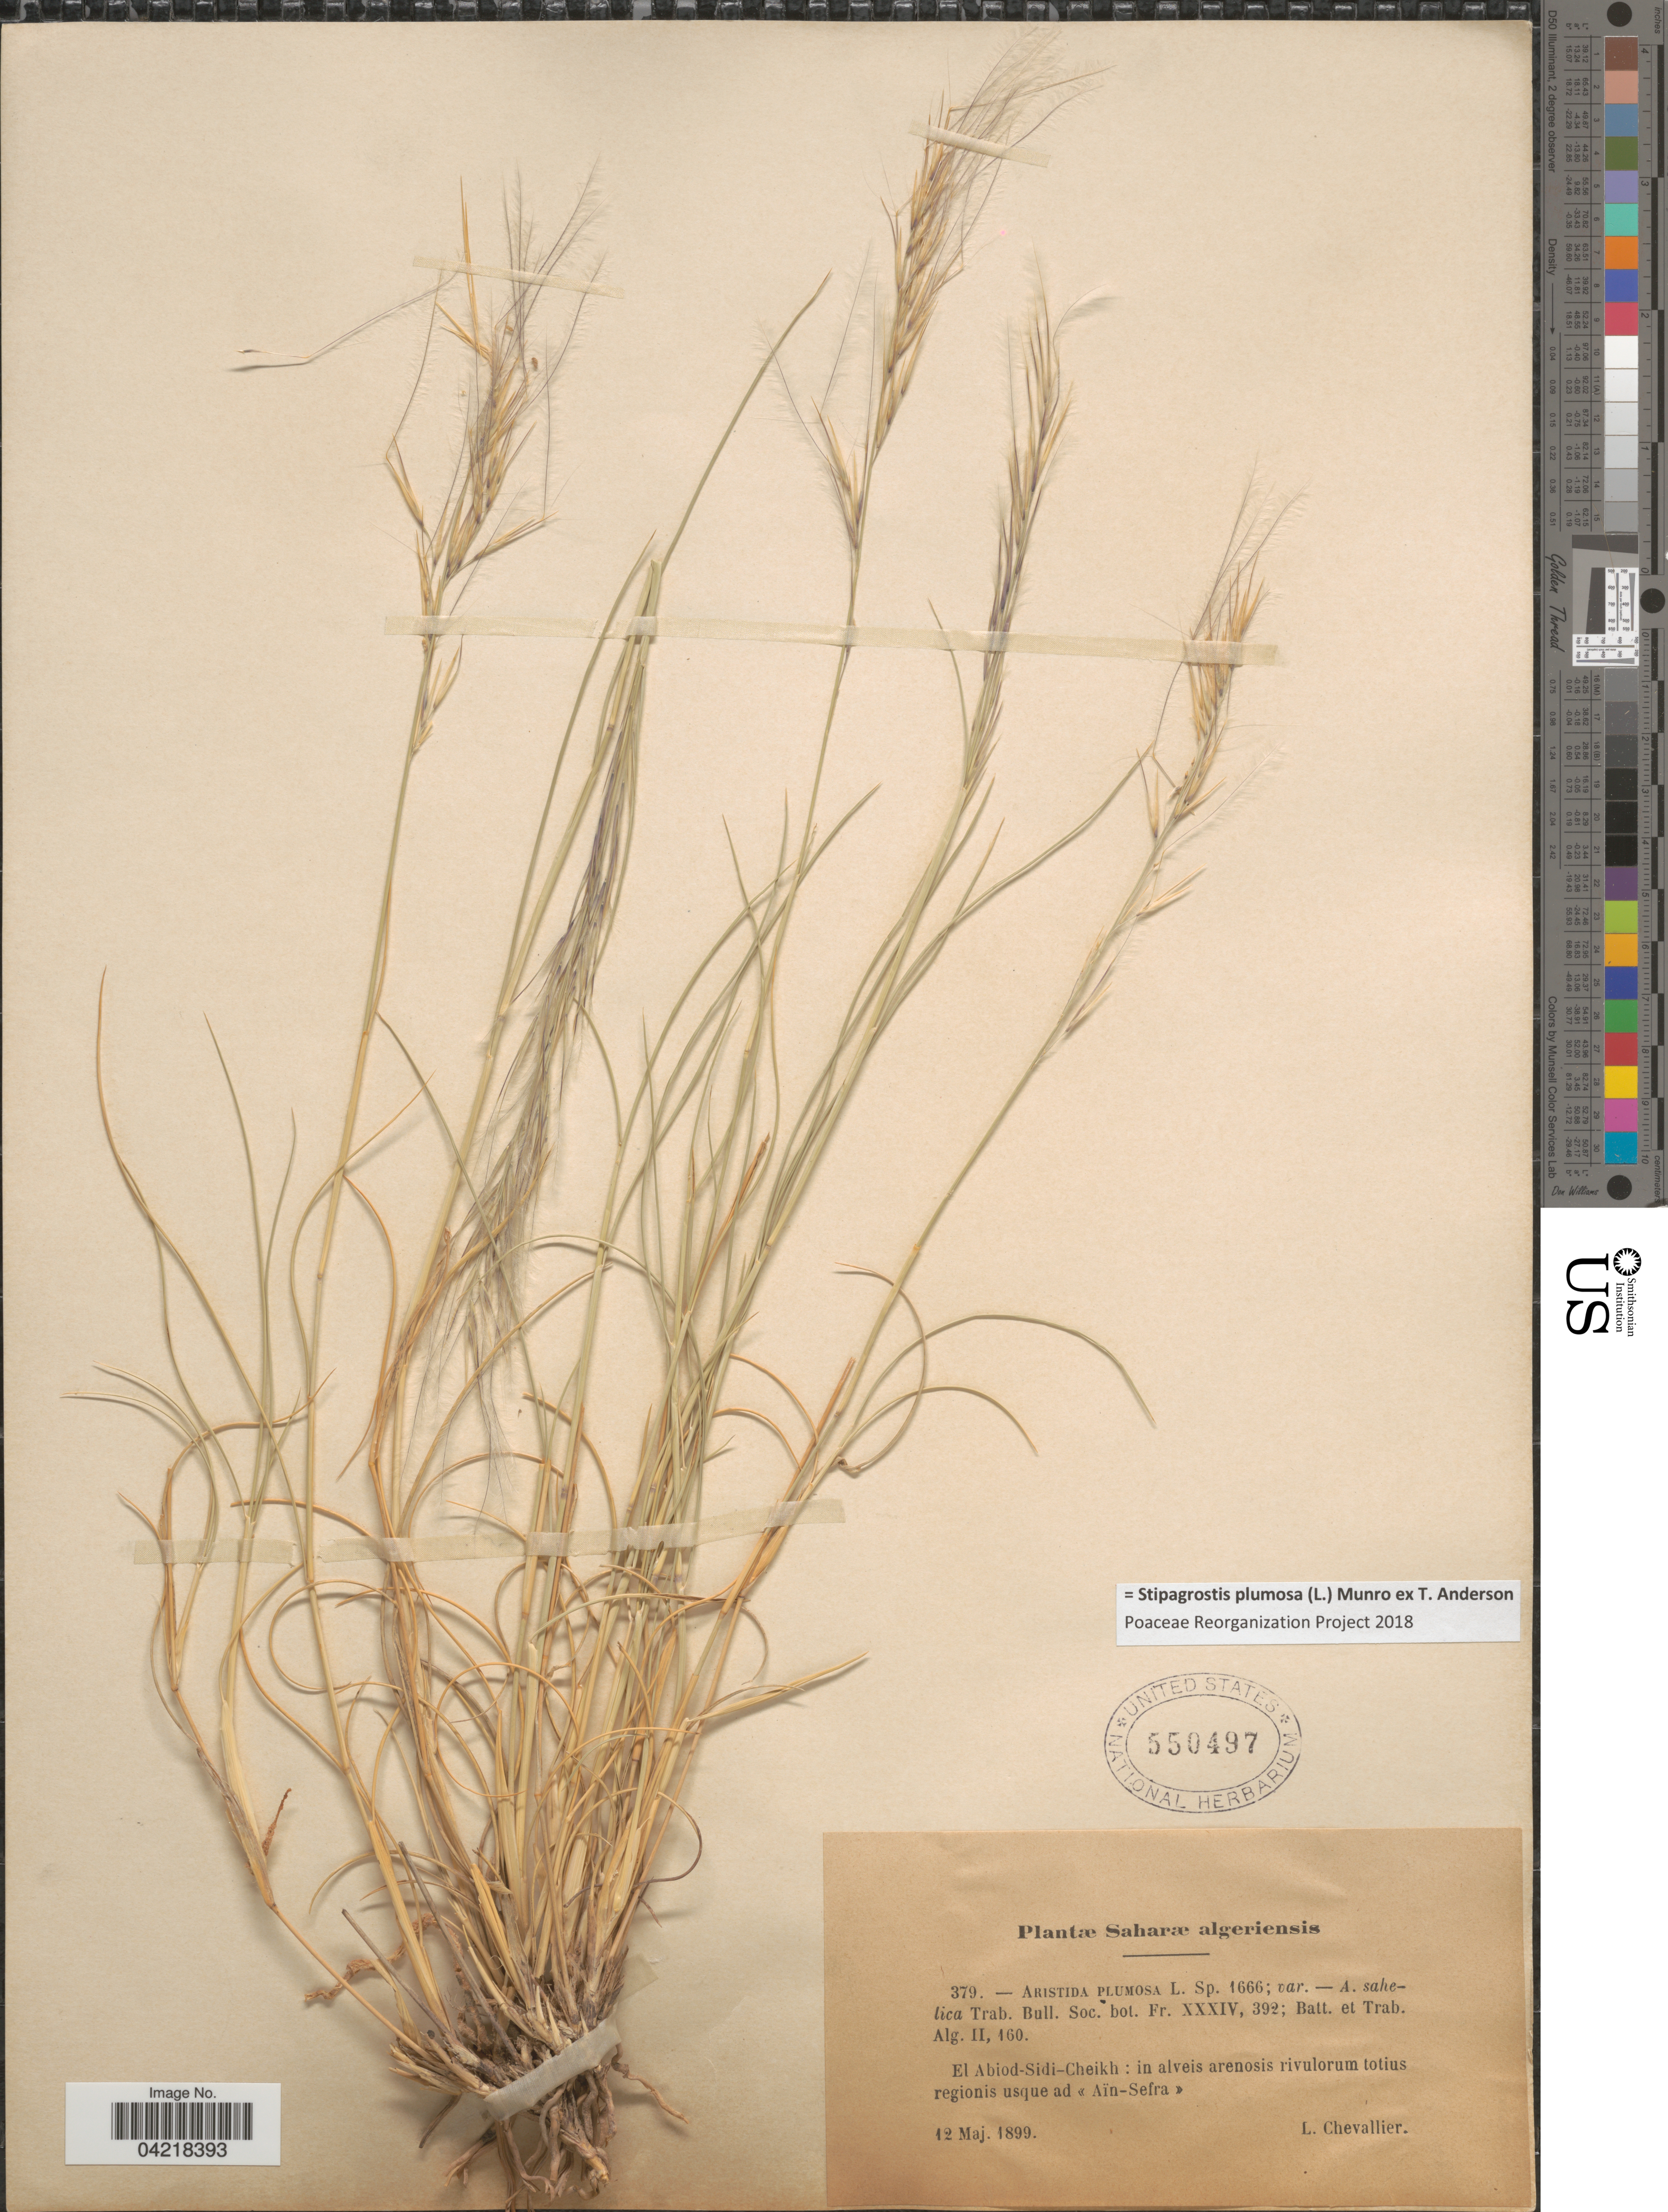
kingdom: Plantae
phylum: Tracheophyta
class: Liliopsida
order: Poales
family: Poaceae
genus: Stipagrostis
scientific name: Stipagrostis plumosa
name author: (L.) Munro ex T. Anderson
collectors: L. Chevallier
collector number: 379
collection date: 1899-05-12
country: Algeria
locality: Saharæ algeriensis. El Abiod-Sidi-Cheikh: in alveis arenosis rivulorum totius regionis usque ad «Aïn-Sefra».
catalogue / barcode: US 550497